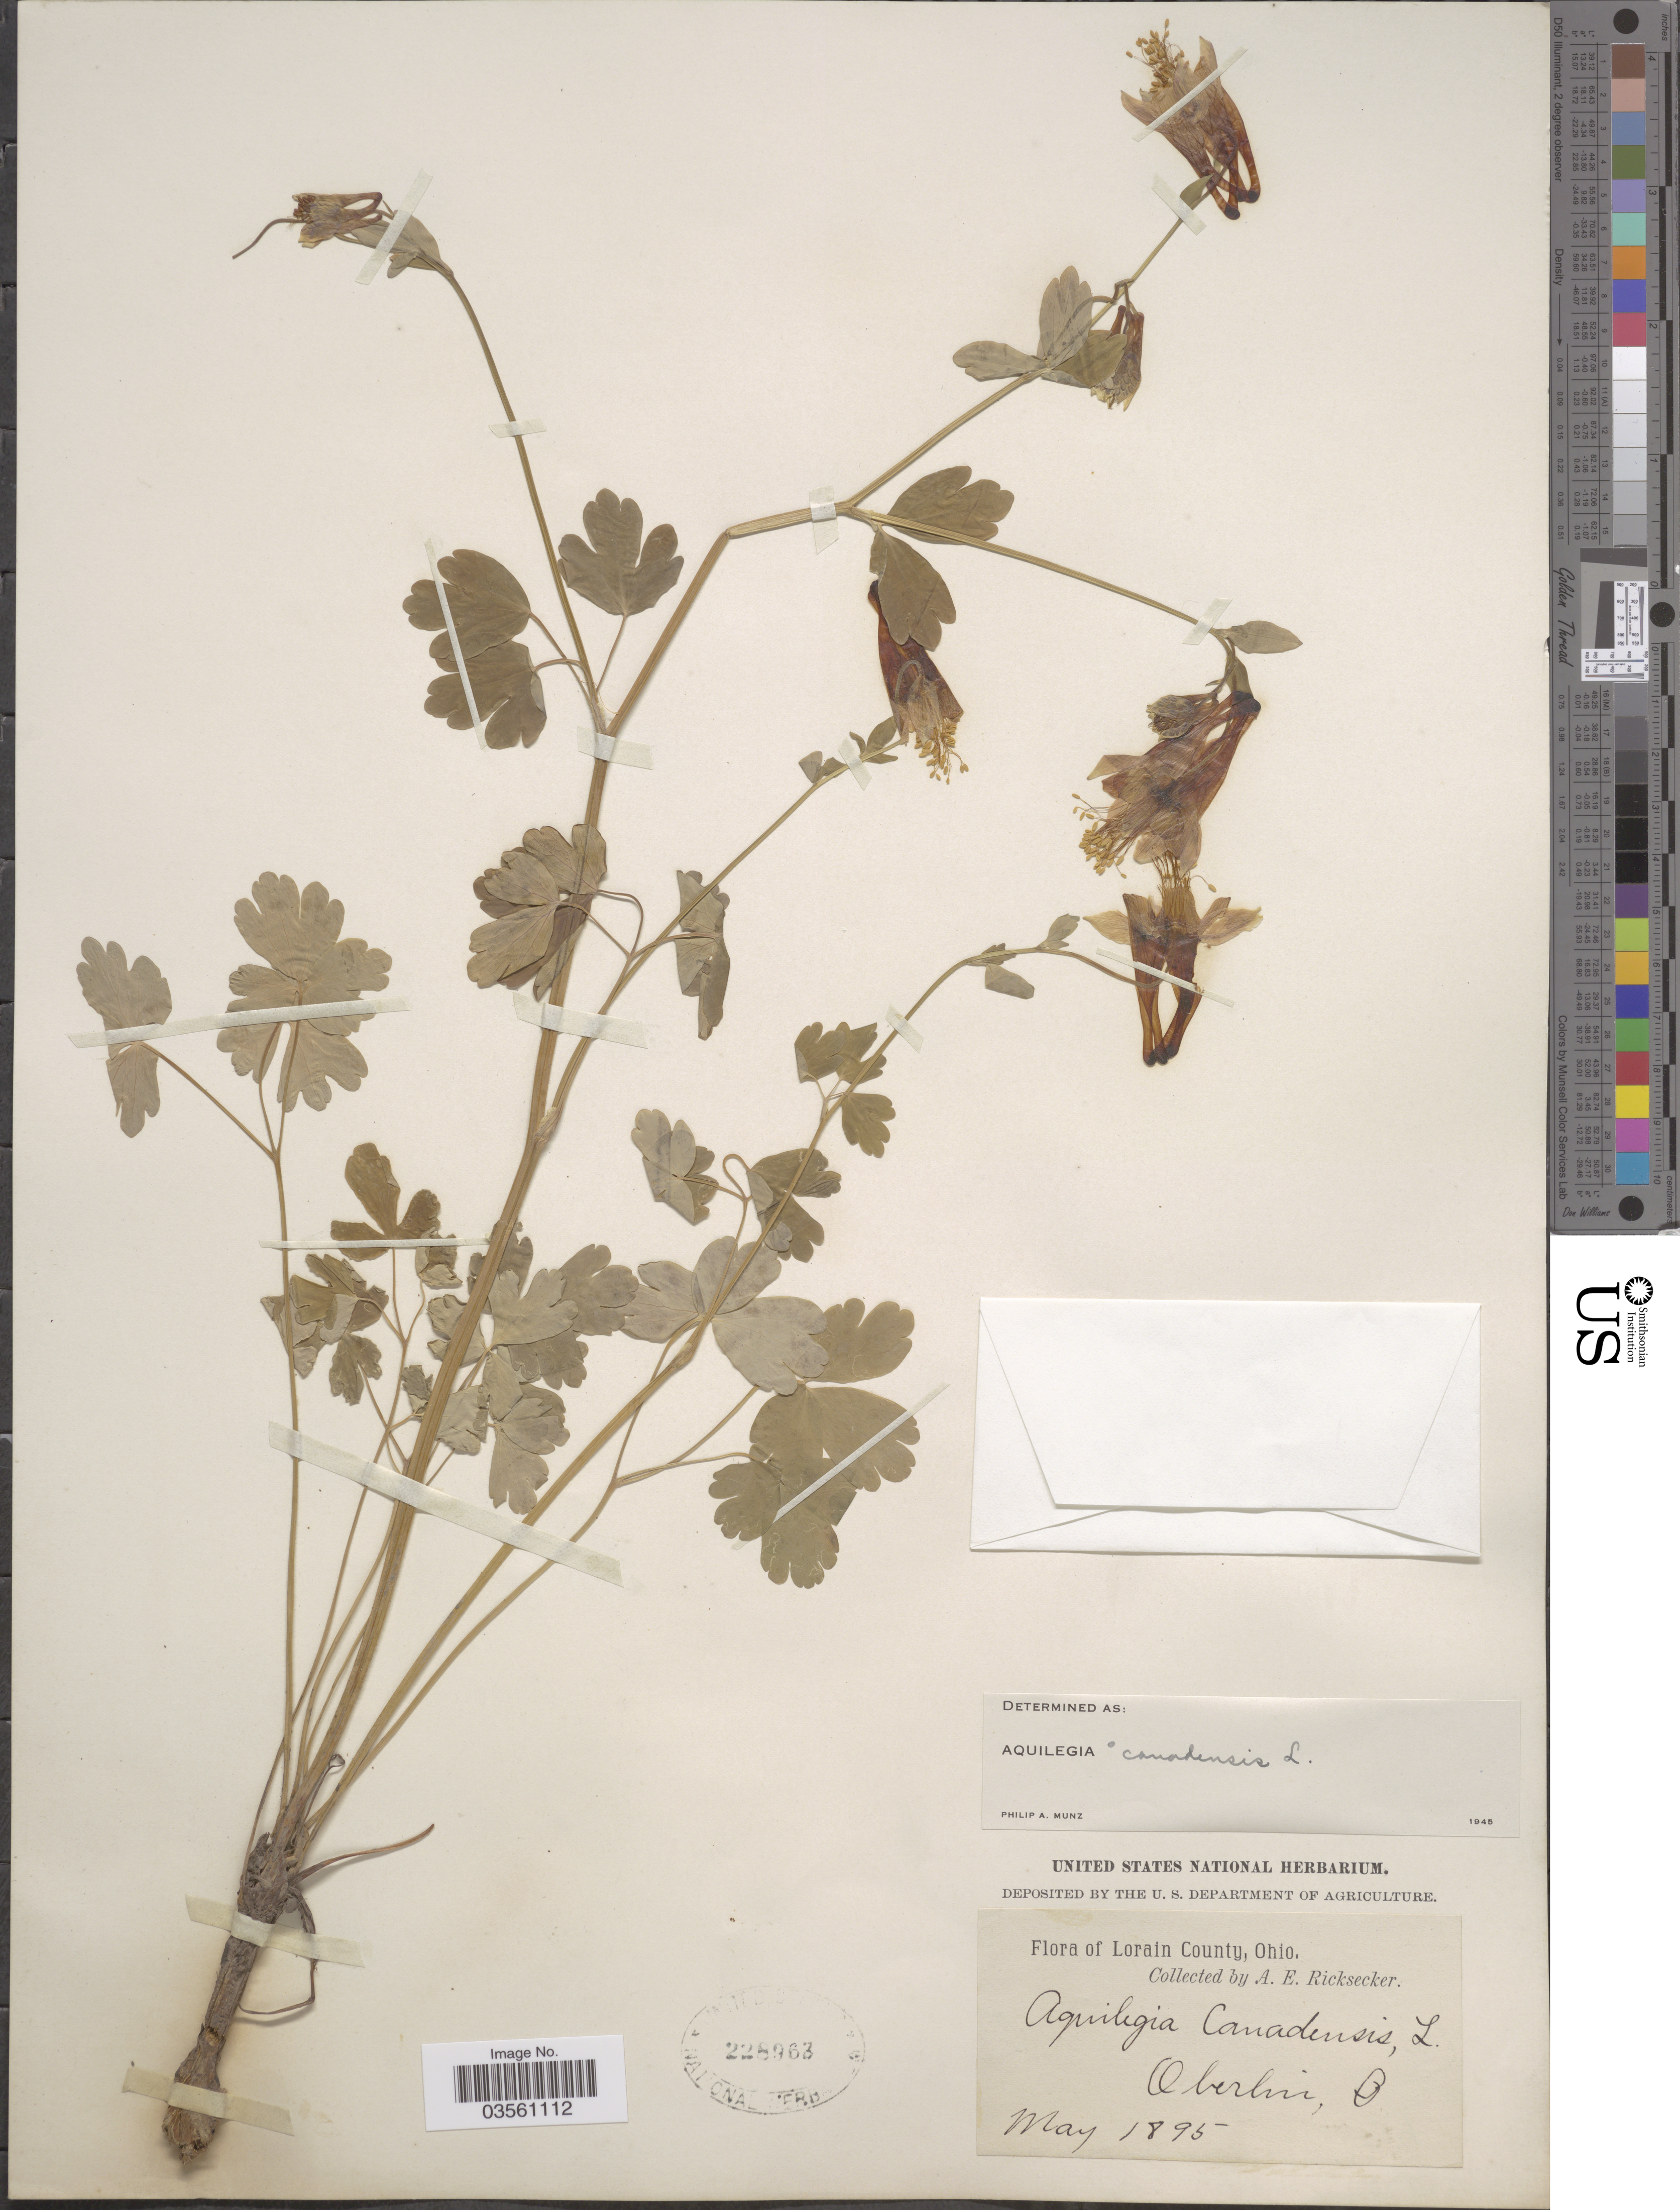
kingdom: Plantae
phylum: Tracheophyta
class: Magnoliopsida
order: Ranunculales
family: Ranunculaceae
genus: Aquilegia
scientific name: Aquilegia canadensis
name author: L.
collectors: A. E. Ricksecker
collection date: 1895-05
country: United States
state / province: Ohio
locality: Lorain County. Oberlin.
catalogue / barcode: US 228963